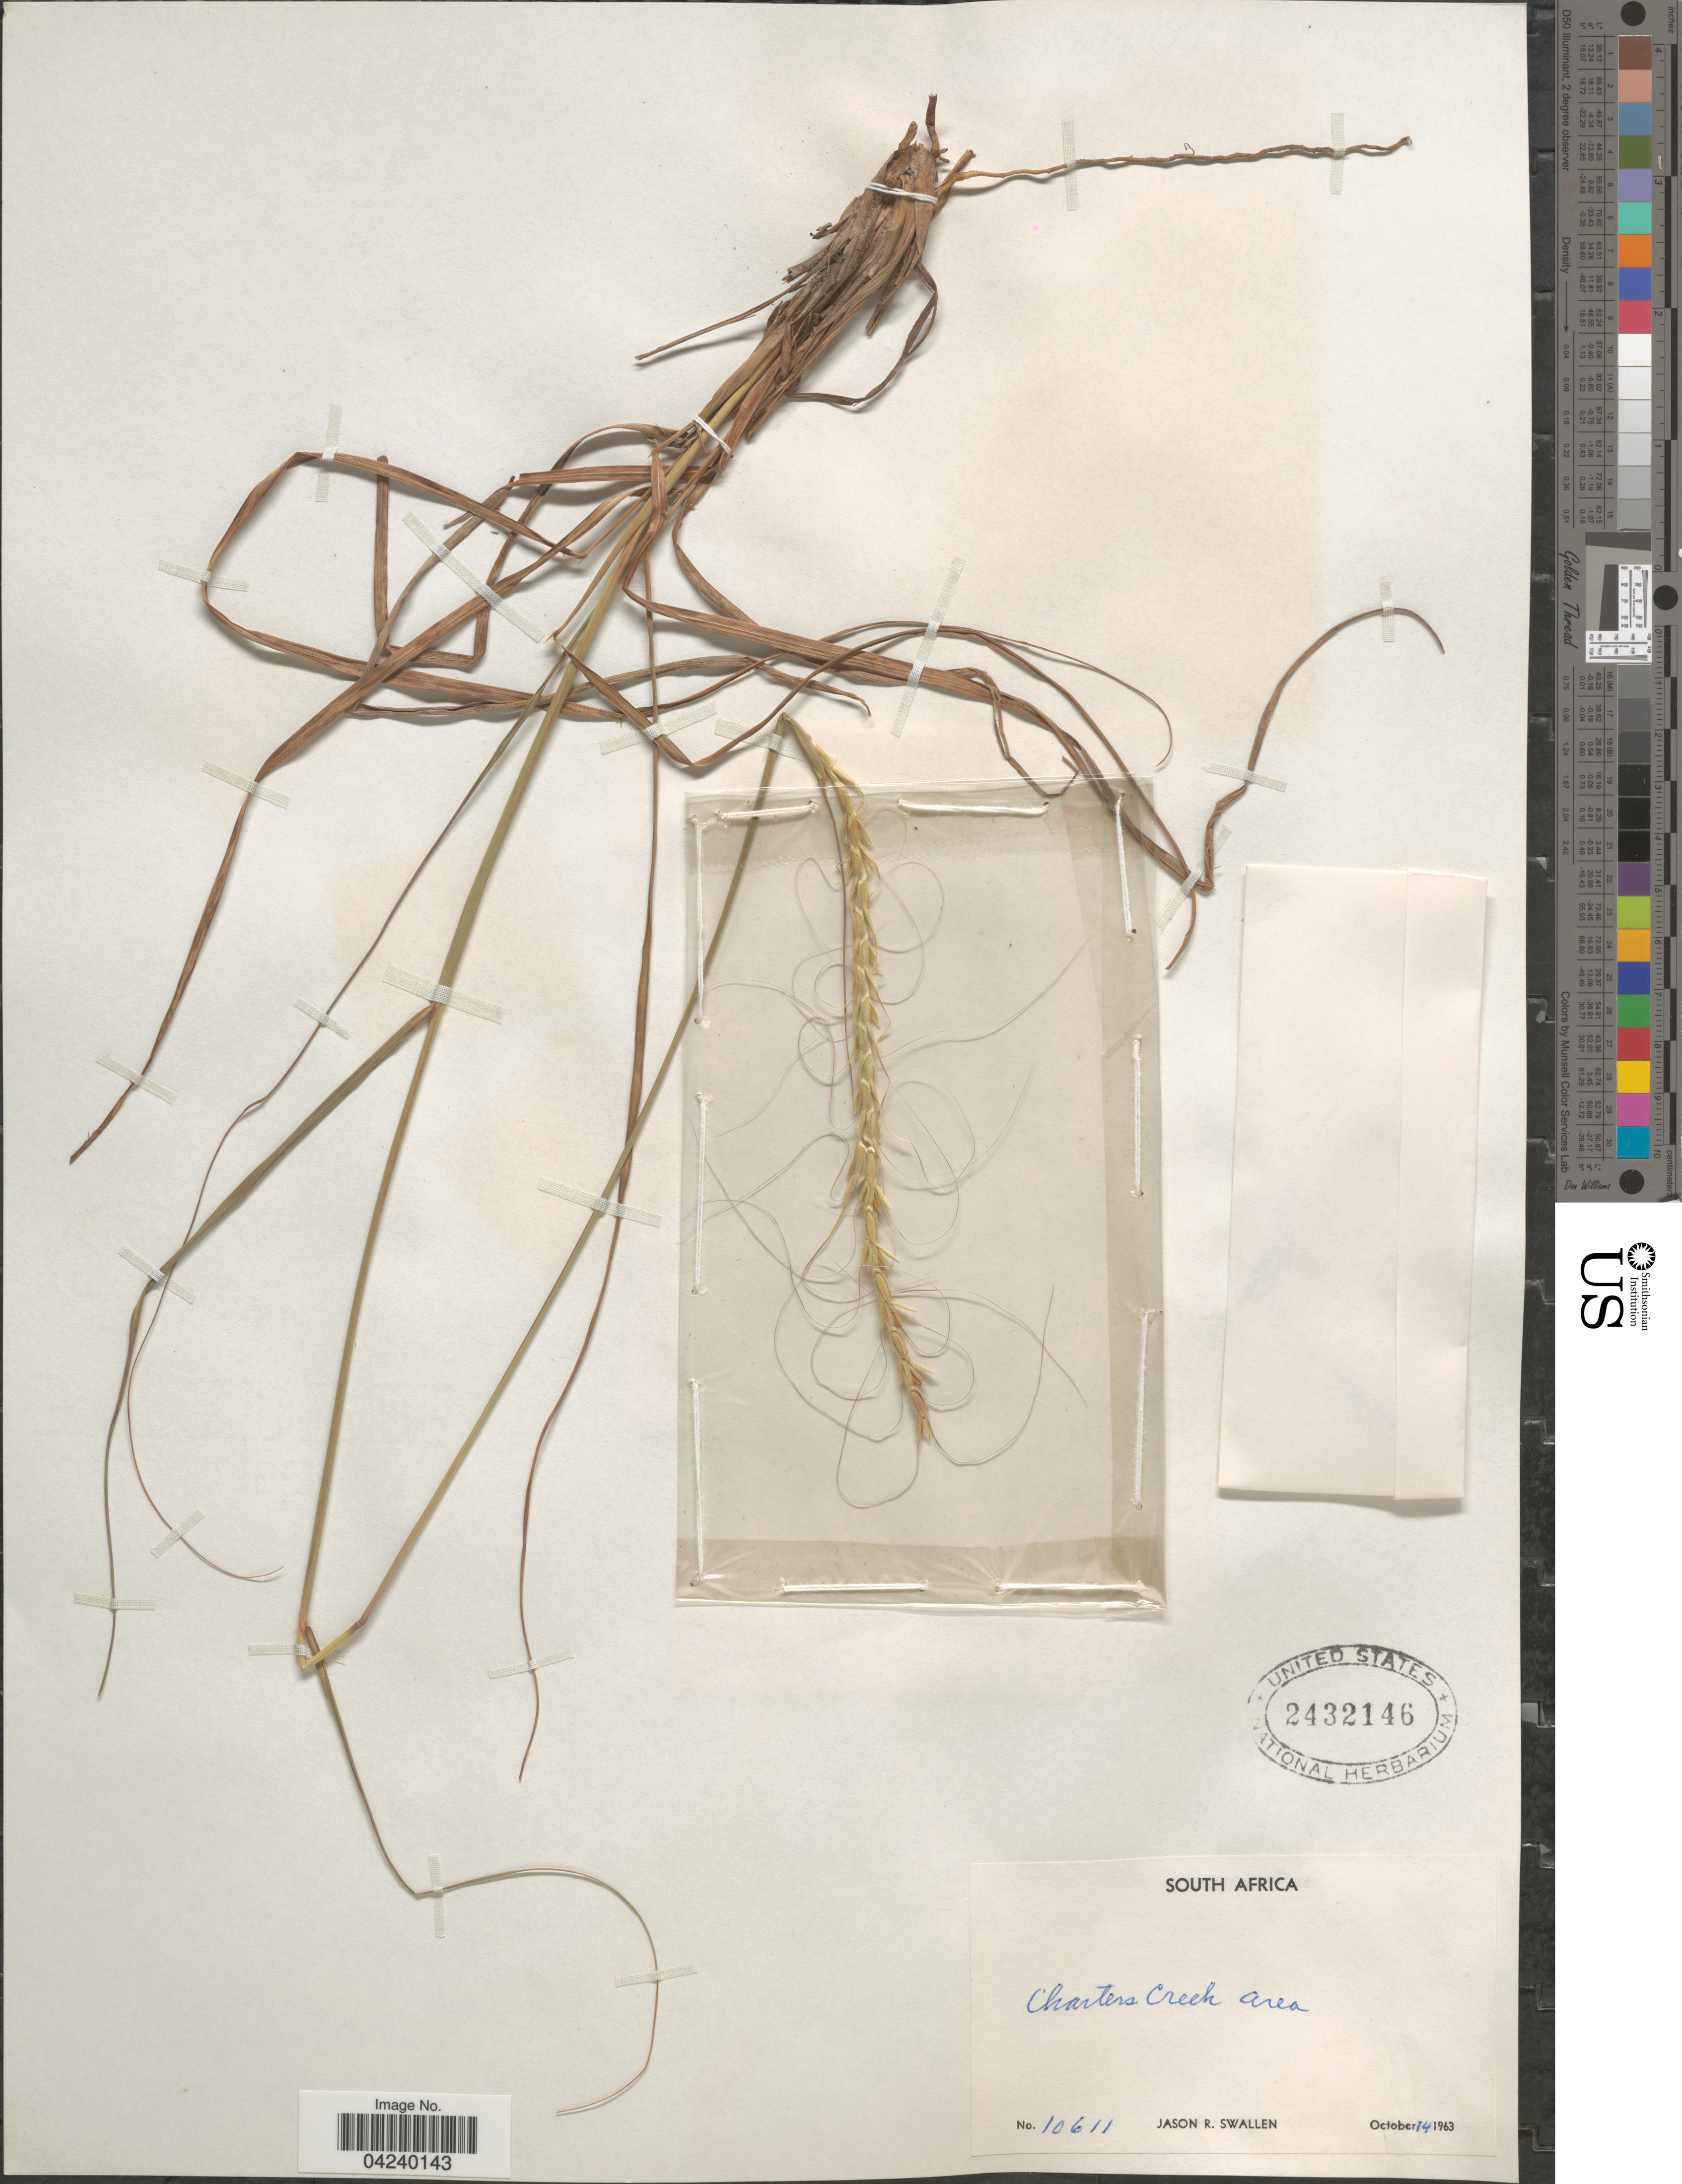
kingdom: Plantae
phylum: Tracheophyta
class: Liliopsida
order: Poales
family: Poaceae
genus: Urelytrum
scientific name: Urelytrum agropyroides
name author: (Hack.) Hack.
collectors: J. R. Swallen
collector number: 10611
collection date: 1963-10-14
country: South Africa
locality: Charters Creek Area.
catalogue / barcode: US 2432146